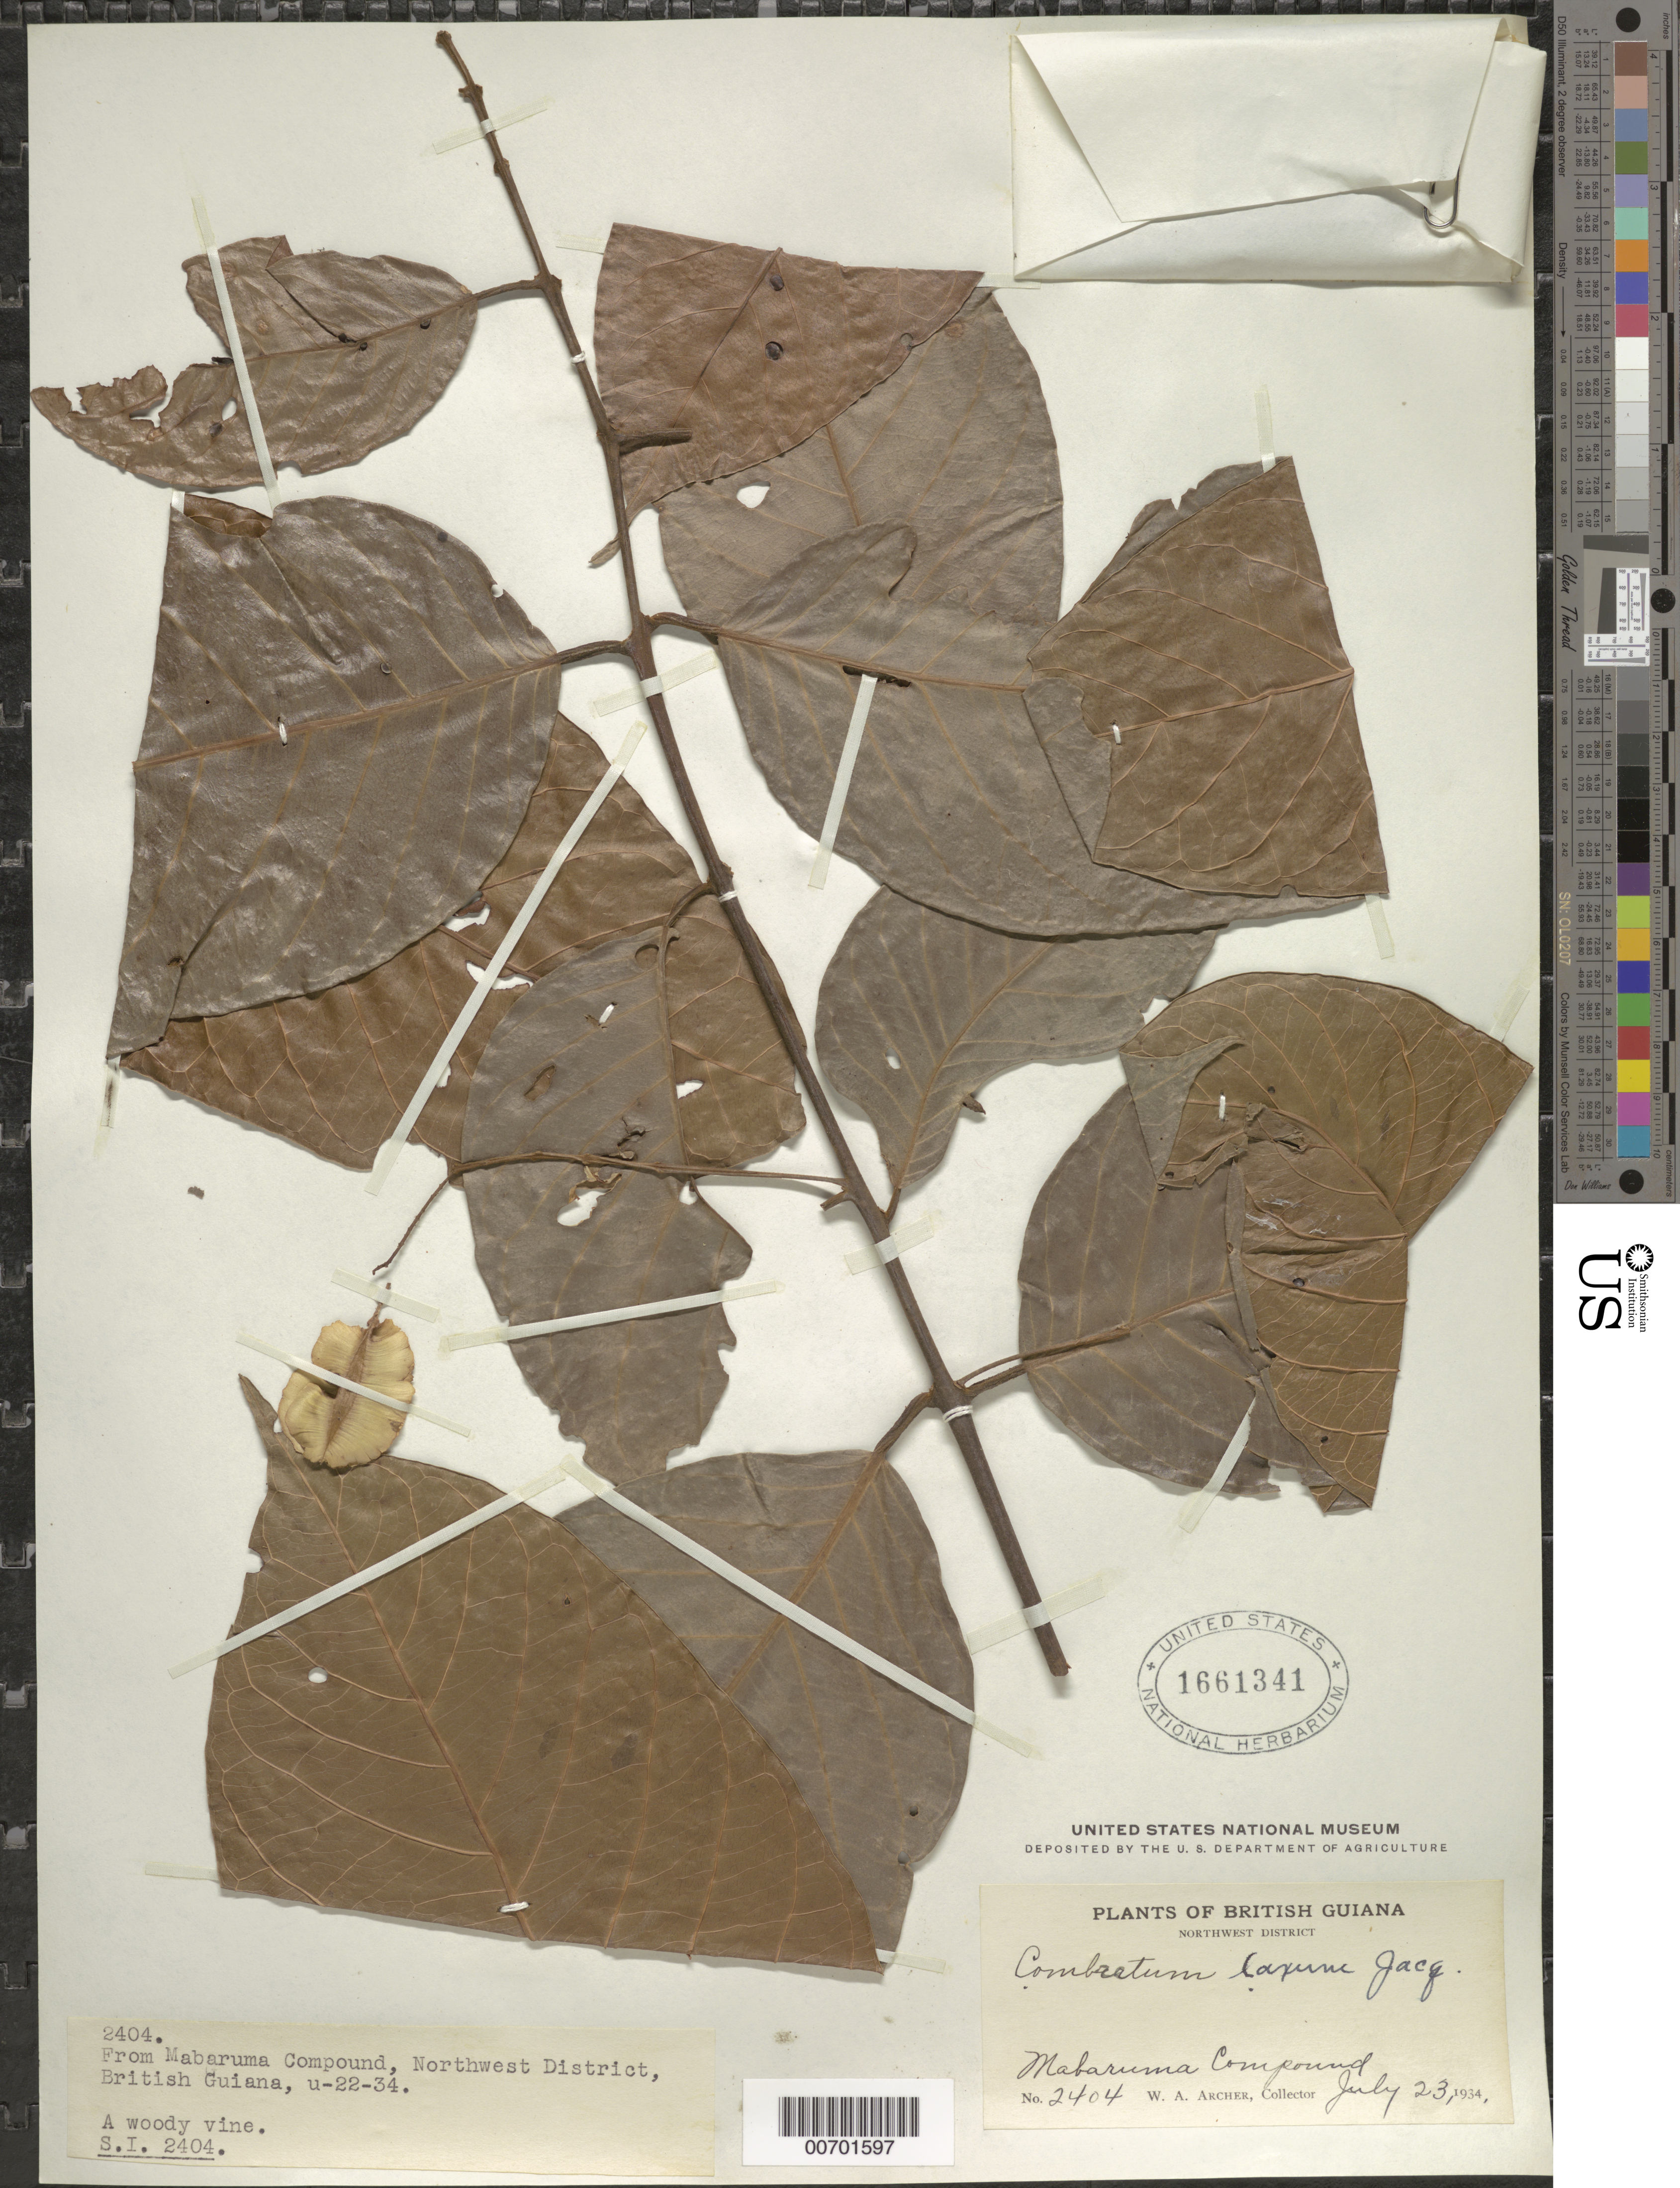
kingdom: Plantae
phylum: Tracheophyta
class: Magnoliopsida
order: Myrtales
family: Combretaceae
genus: Combretum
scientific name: Combretum laxum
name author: Jacq.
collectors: W. A. Archer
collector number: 2404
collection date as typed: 23-Jul-34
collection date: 1934-07-23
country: Guyana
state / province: Barima-Waini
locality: Mabaruma Compound, NW Dist.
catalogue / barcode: US 1661341